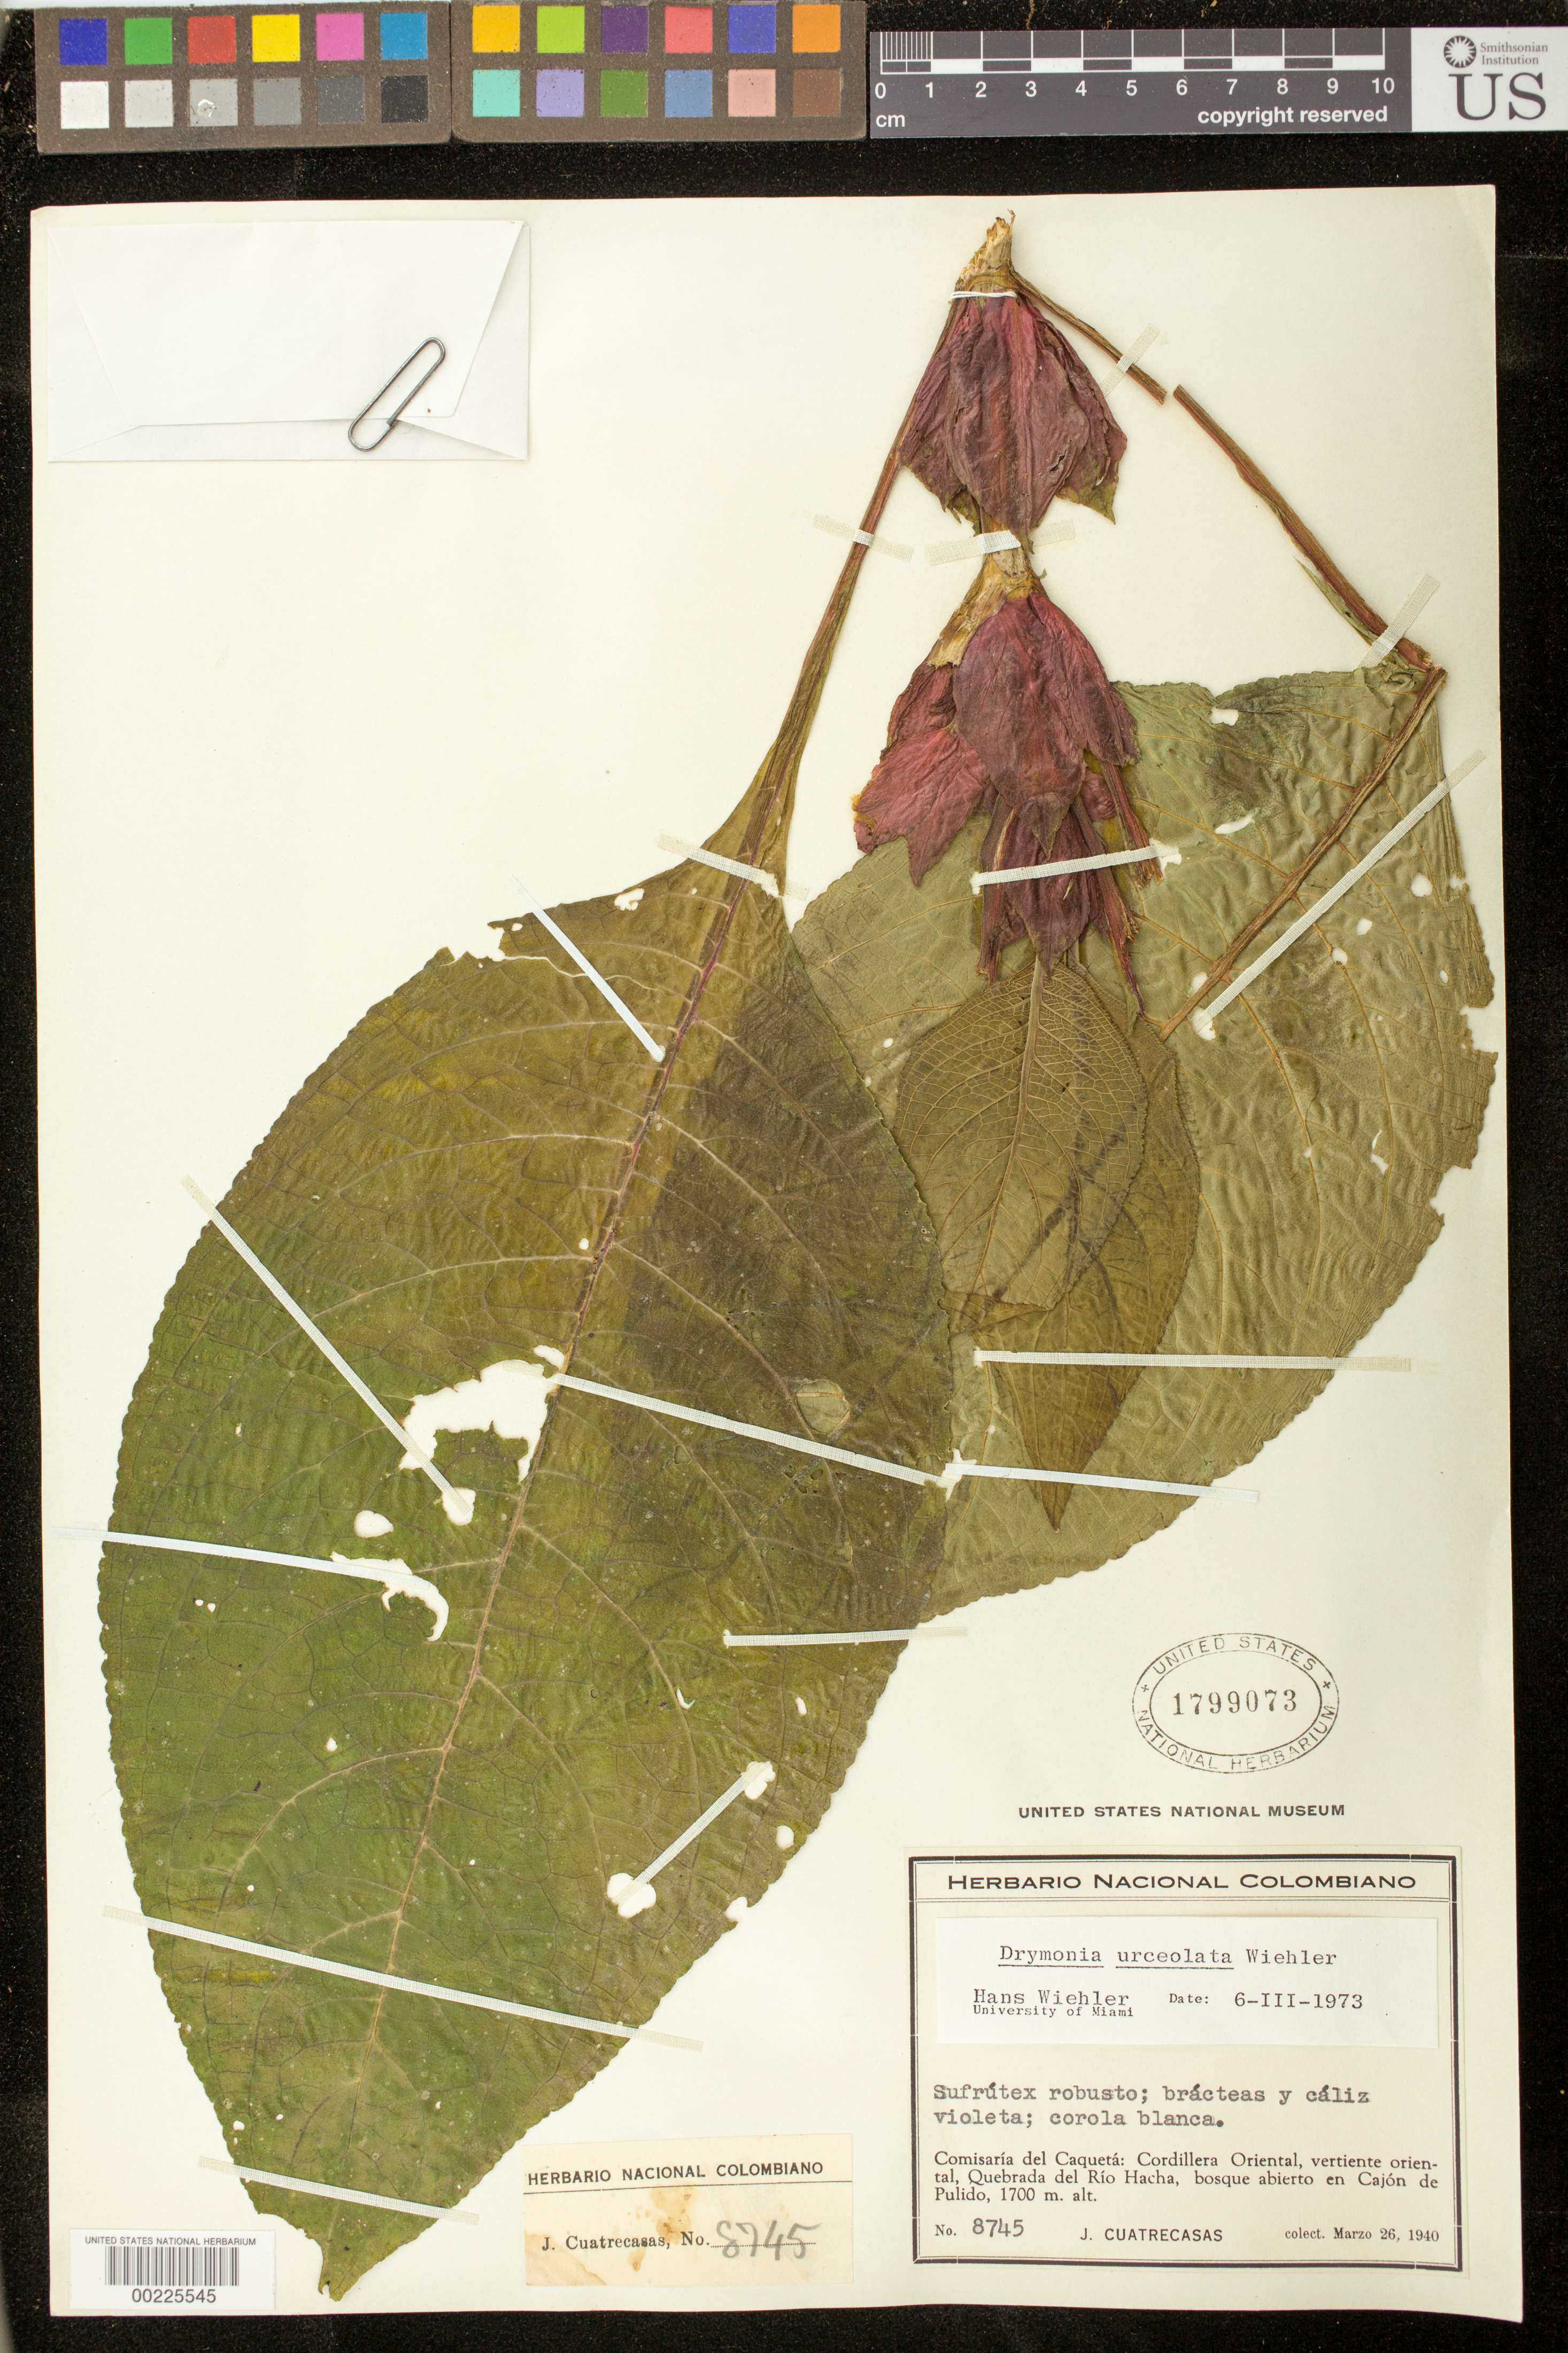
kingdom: Plantae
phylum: Tracheophyta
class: Magnoliopsida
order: Lamiales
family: Gesneriaceae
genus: Drymonia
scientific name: Drymonia urceolata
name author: Wiehler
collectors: J. Cuatrecasas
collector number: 8745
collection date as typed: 26 Mar 1940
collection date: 1940-03-26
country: Colombia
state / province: Caquetá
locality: Cordillera Oriental, vertiente oriental, Quebrada del Rio Hacha, en Cajon de Pulido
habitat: Bosque abierto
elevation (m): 1700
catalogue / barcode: US 1799073